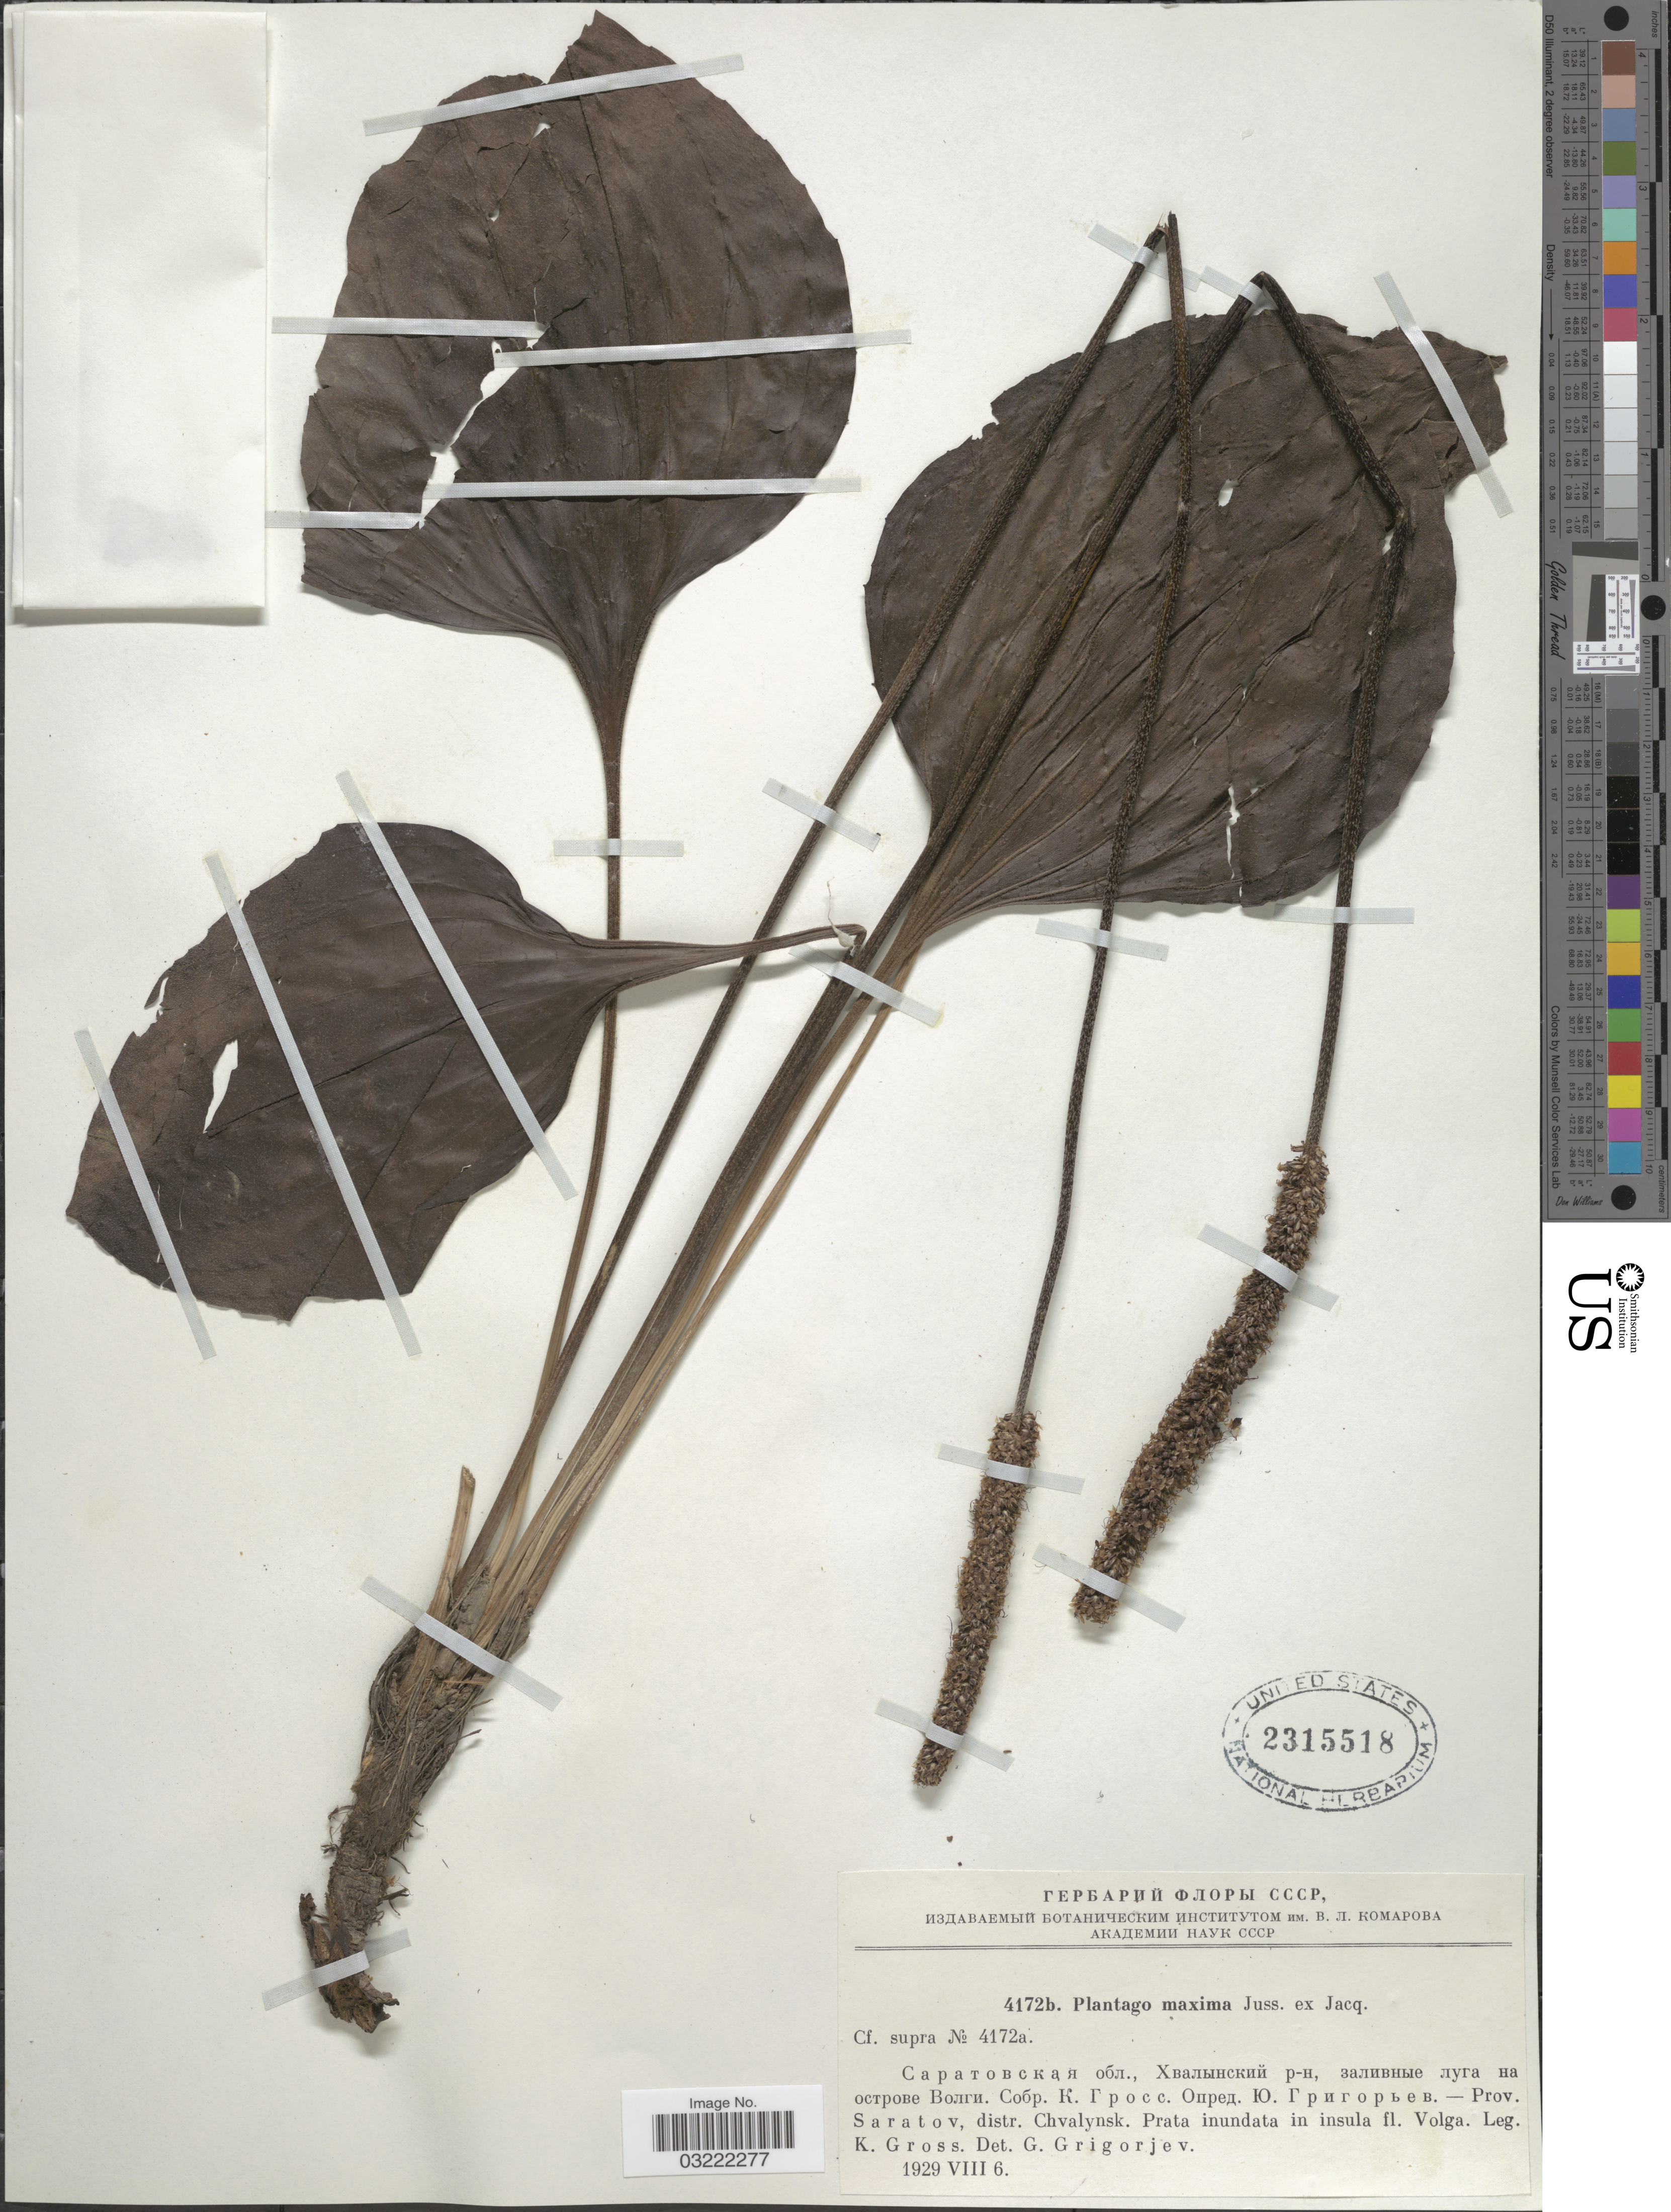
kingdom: Plantae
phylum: Tracheophyta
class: Magnoliopsida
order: Lamiales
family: Plantaginaceae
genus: Plantago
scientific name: Plantago maxima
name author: Juss. ex Jacq.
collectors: K. Gross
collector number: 4172b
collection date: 1929-08-06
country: Russian Federation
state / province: Saratov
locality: Distr. Chvalynsk.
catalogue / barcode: US 2315518